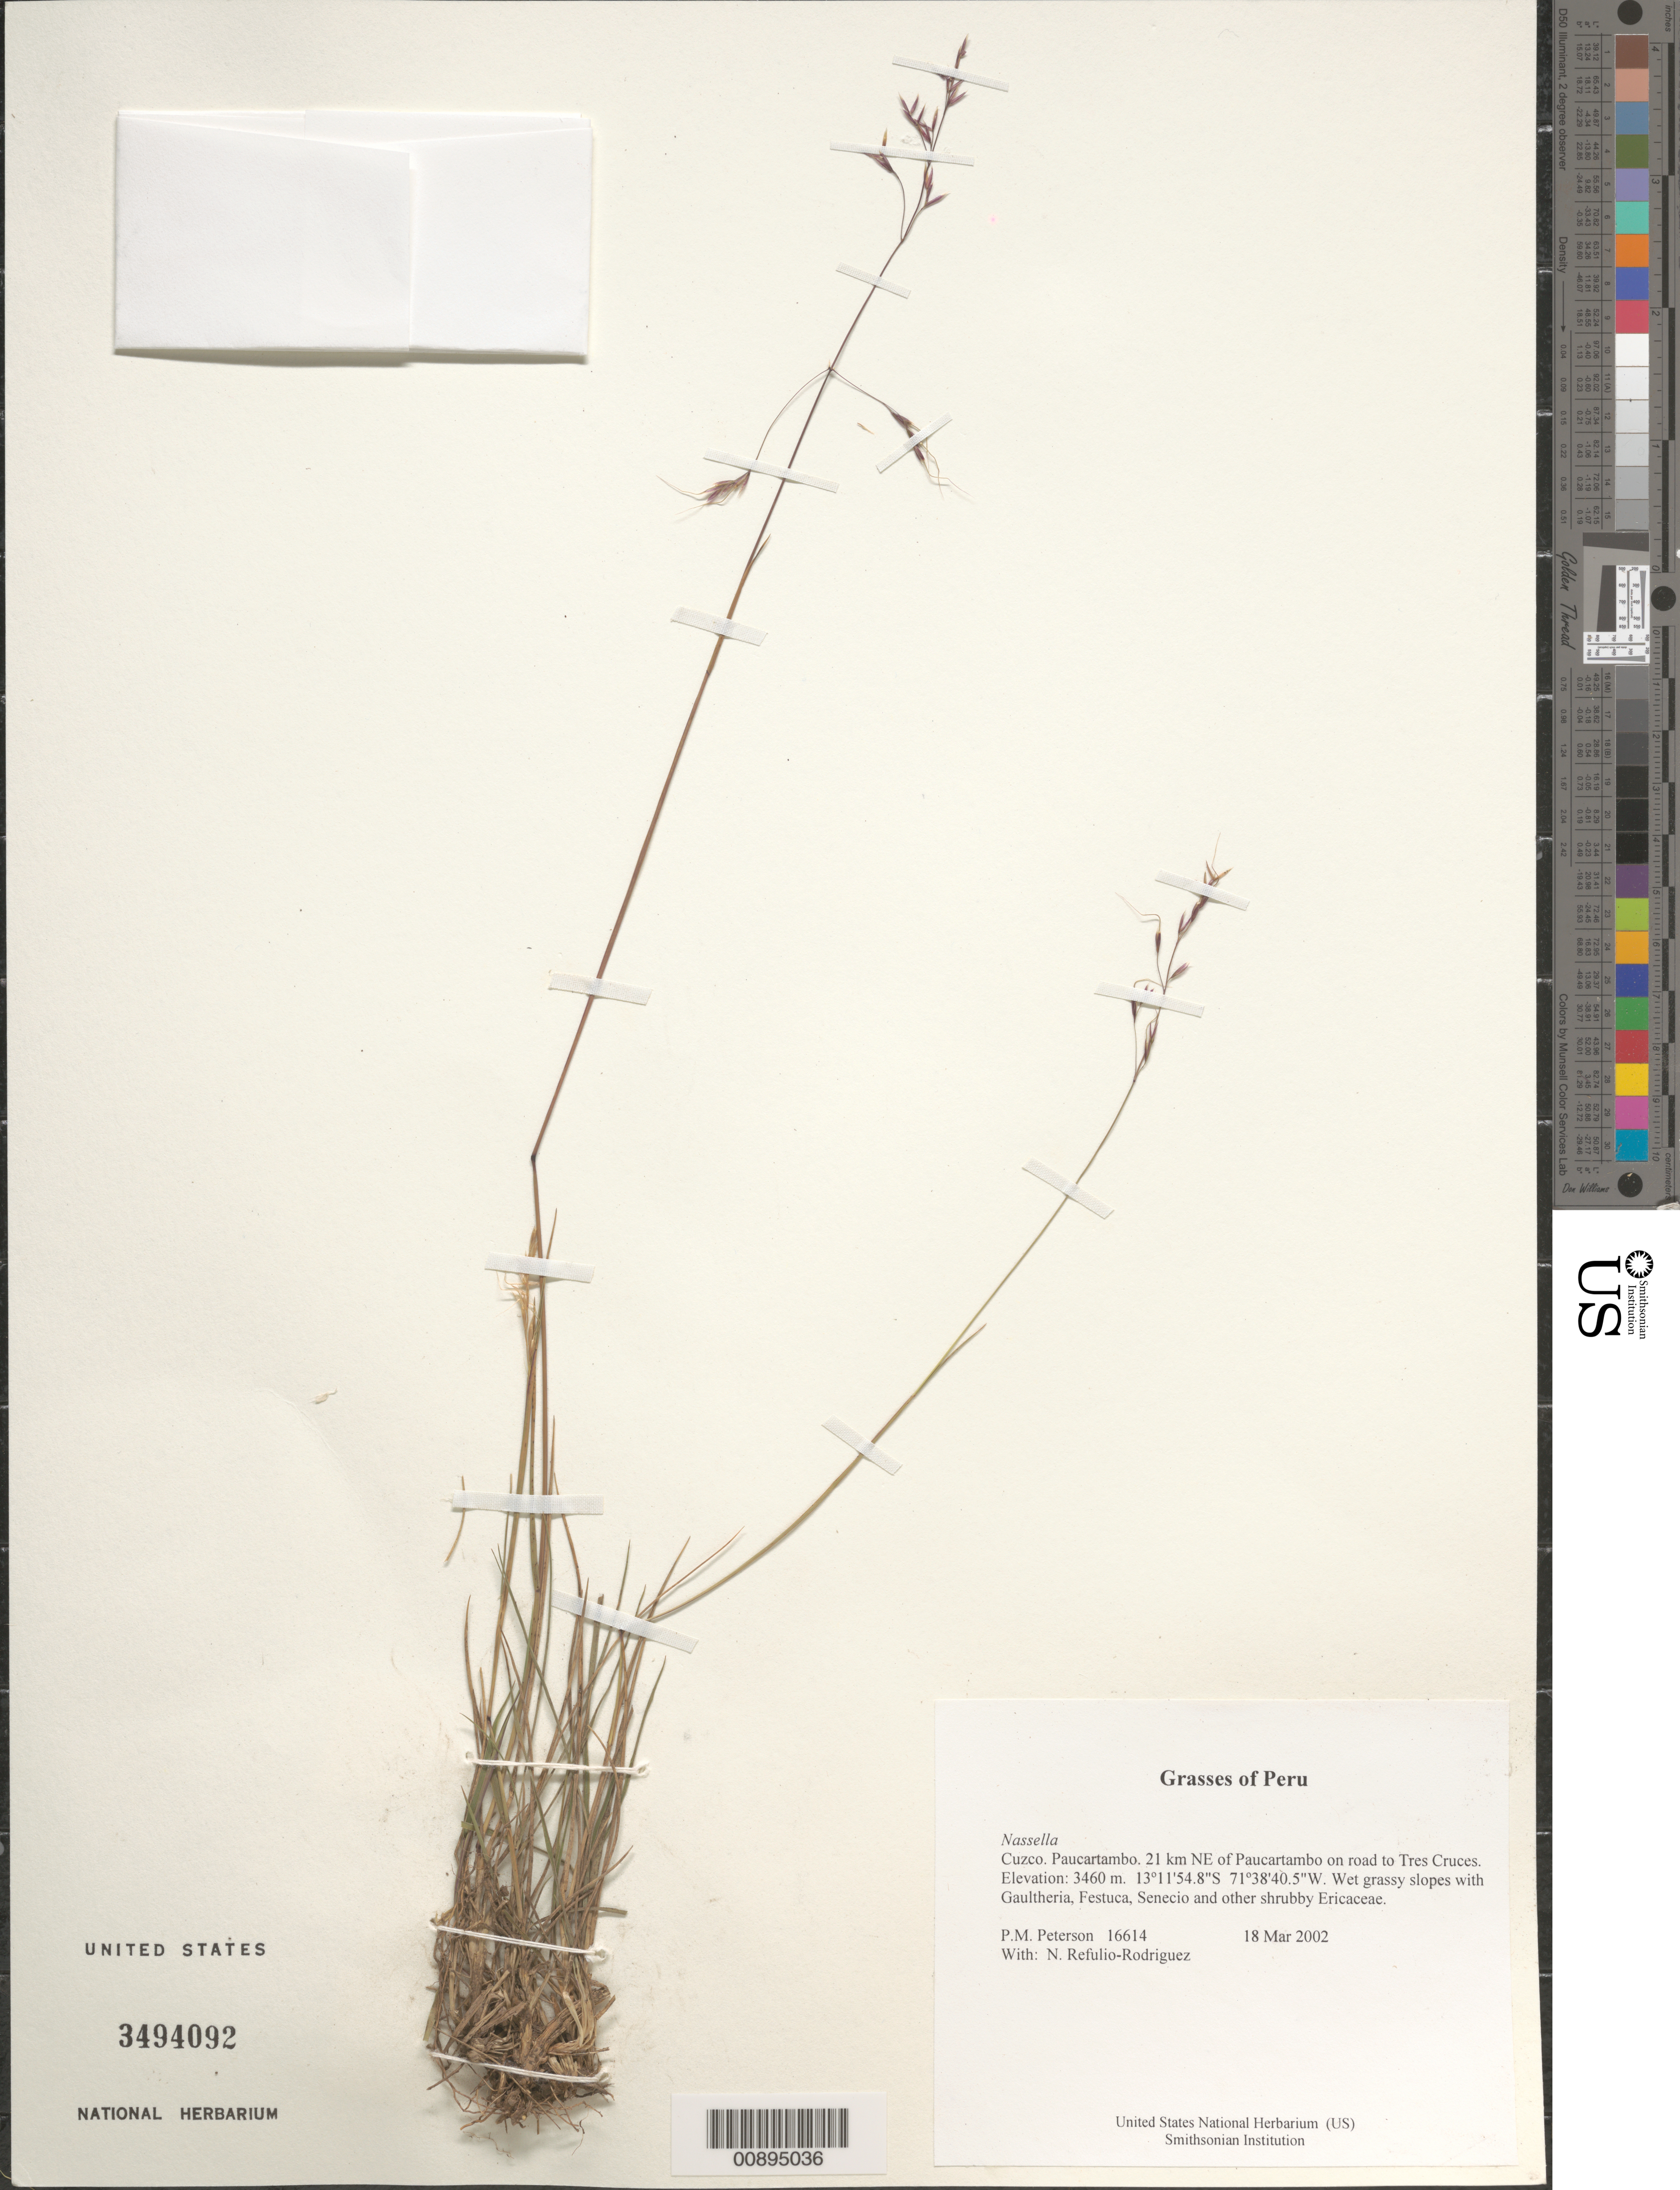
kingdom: Plantae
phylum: Tracheophyta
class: Liliopsida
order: Poales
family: Poaceae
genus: Nassella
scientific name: Nassella sp.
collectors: P. M. Peterson & N. Refulio-Rodríguez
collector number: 16614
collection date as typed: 18 Mar 2002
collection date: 2002-03-18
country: Peru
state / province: Cusco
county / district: Paucartambo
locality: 21 km NE of Paucartambo on road to Tres Cruces.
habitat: Wet grassy slopes with ~Gaultheria, Festuca, Senecio~ and other shruby ~Ericaceae~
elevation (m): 3460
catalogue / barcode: US 3494092